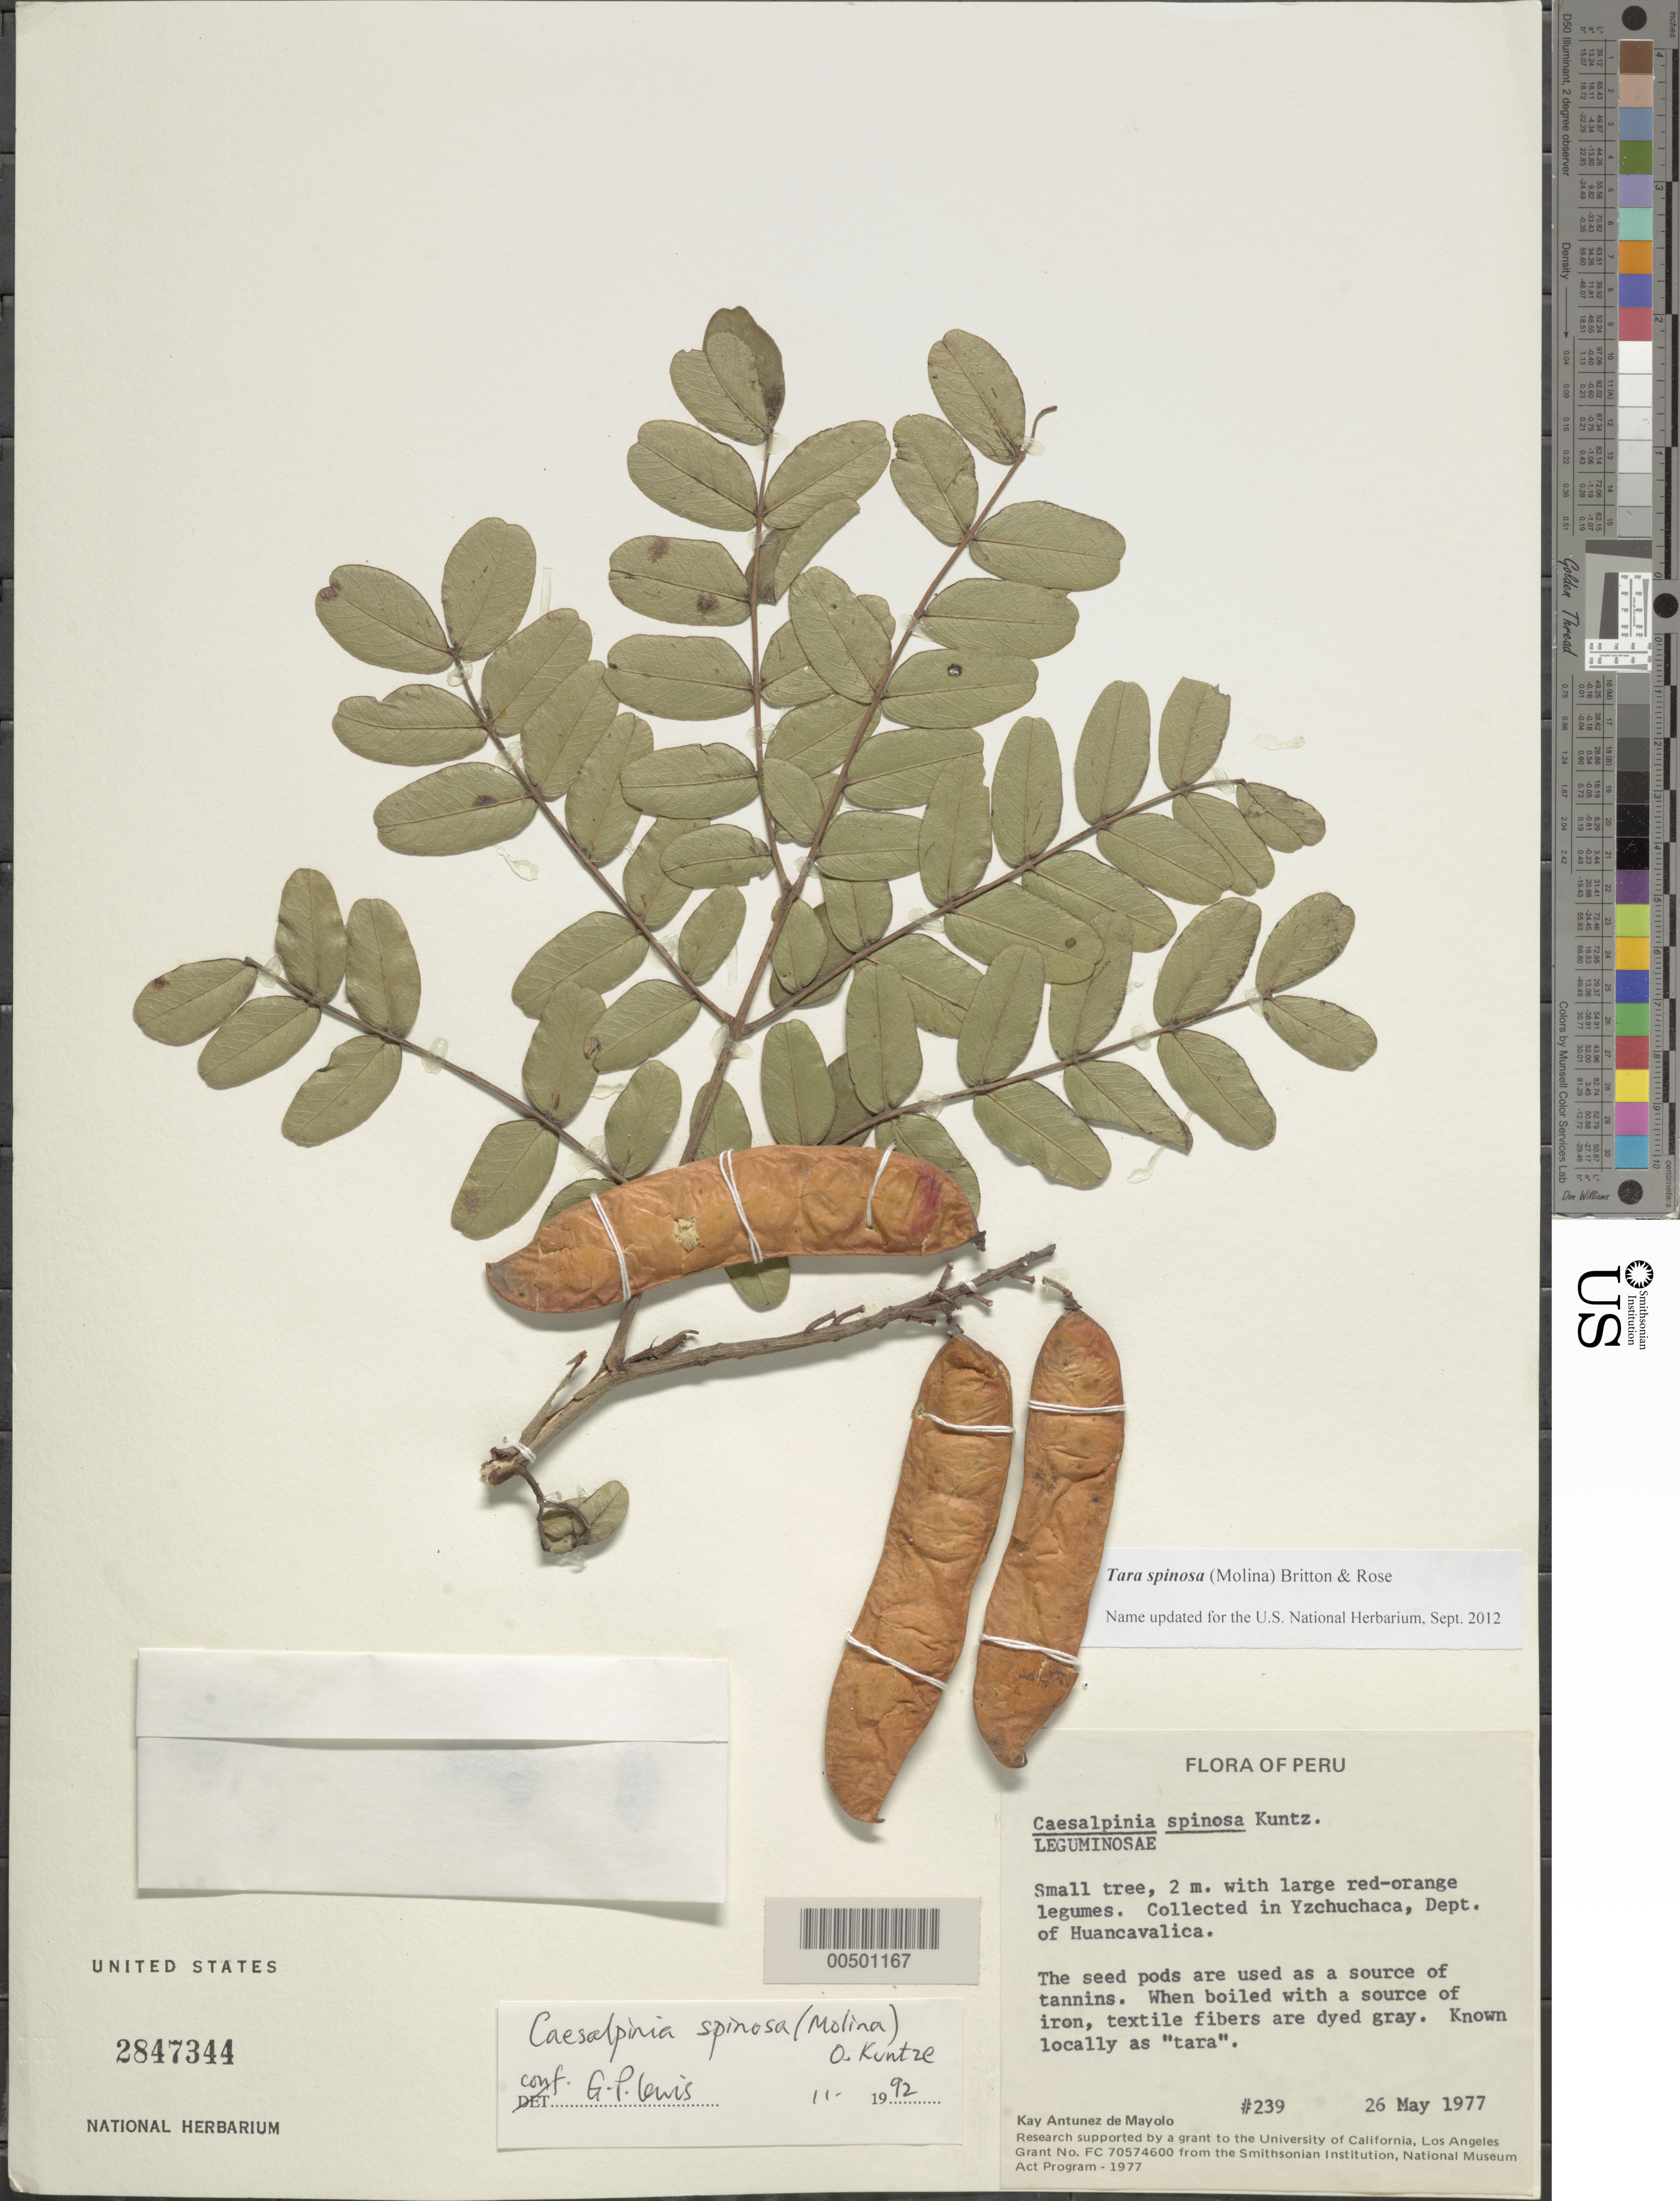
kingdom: Plantae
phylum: Tracheophyta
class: Magnoliopsida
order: Fabales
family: Fabaceae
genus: Tara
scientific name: Tara spinosa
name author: (Molina) Britton & Rose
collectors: K. Antunez de Mayolo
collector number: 239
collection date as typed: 26 May 1977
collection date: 1977-05-26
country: Peru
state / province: Huancavelica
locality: Yzchuchaca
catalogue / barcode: US 2847344